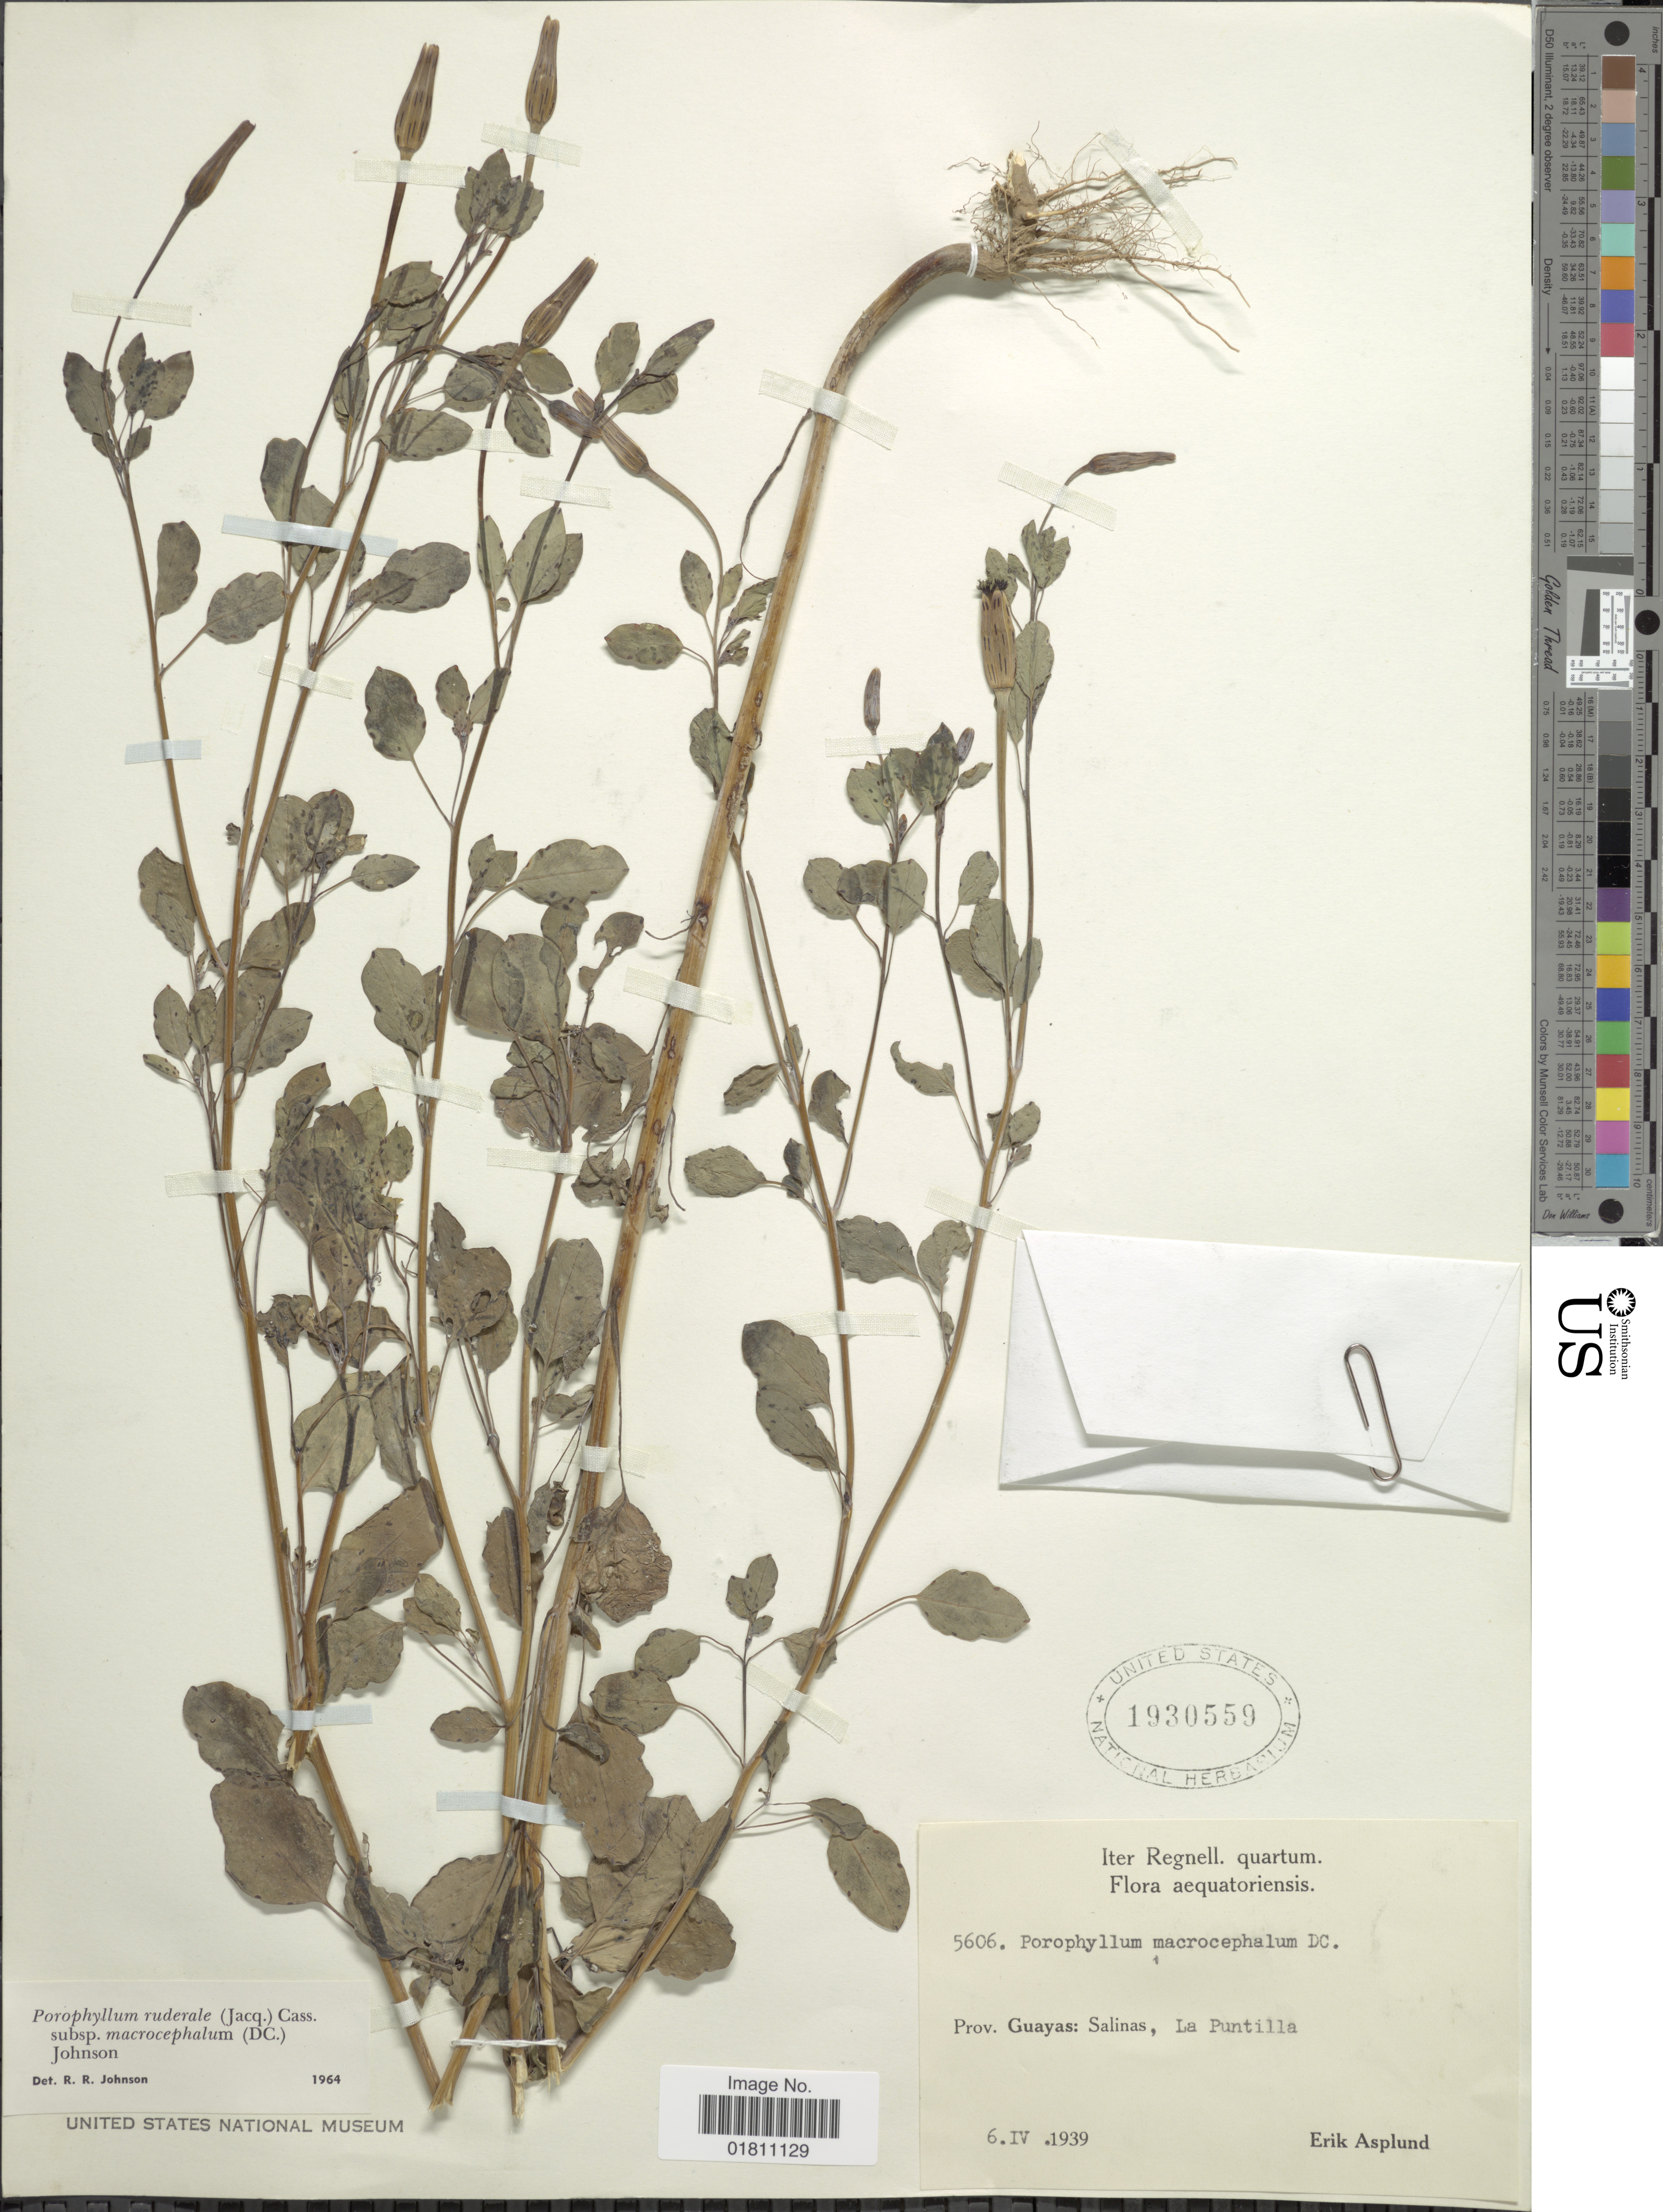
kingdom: Plantae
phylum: Tracheophyta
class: Magnoliopsida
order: Asterales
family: Asteraceae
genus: Porophyllum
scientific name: Porophyllum ruderale subsp. ruderale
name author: (Jacq.) Cass.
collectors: E. Asplund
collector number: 5606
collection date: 1939-04-06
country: Ecuador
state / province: Guayas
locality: Salinas, la Puntilla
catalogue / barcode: US 1930559